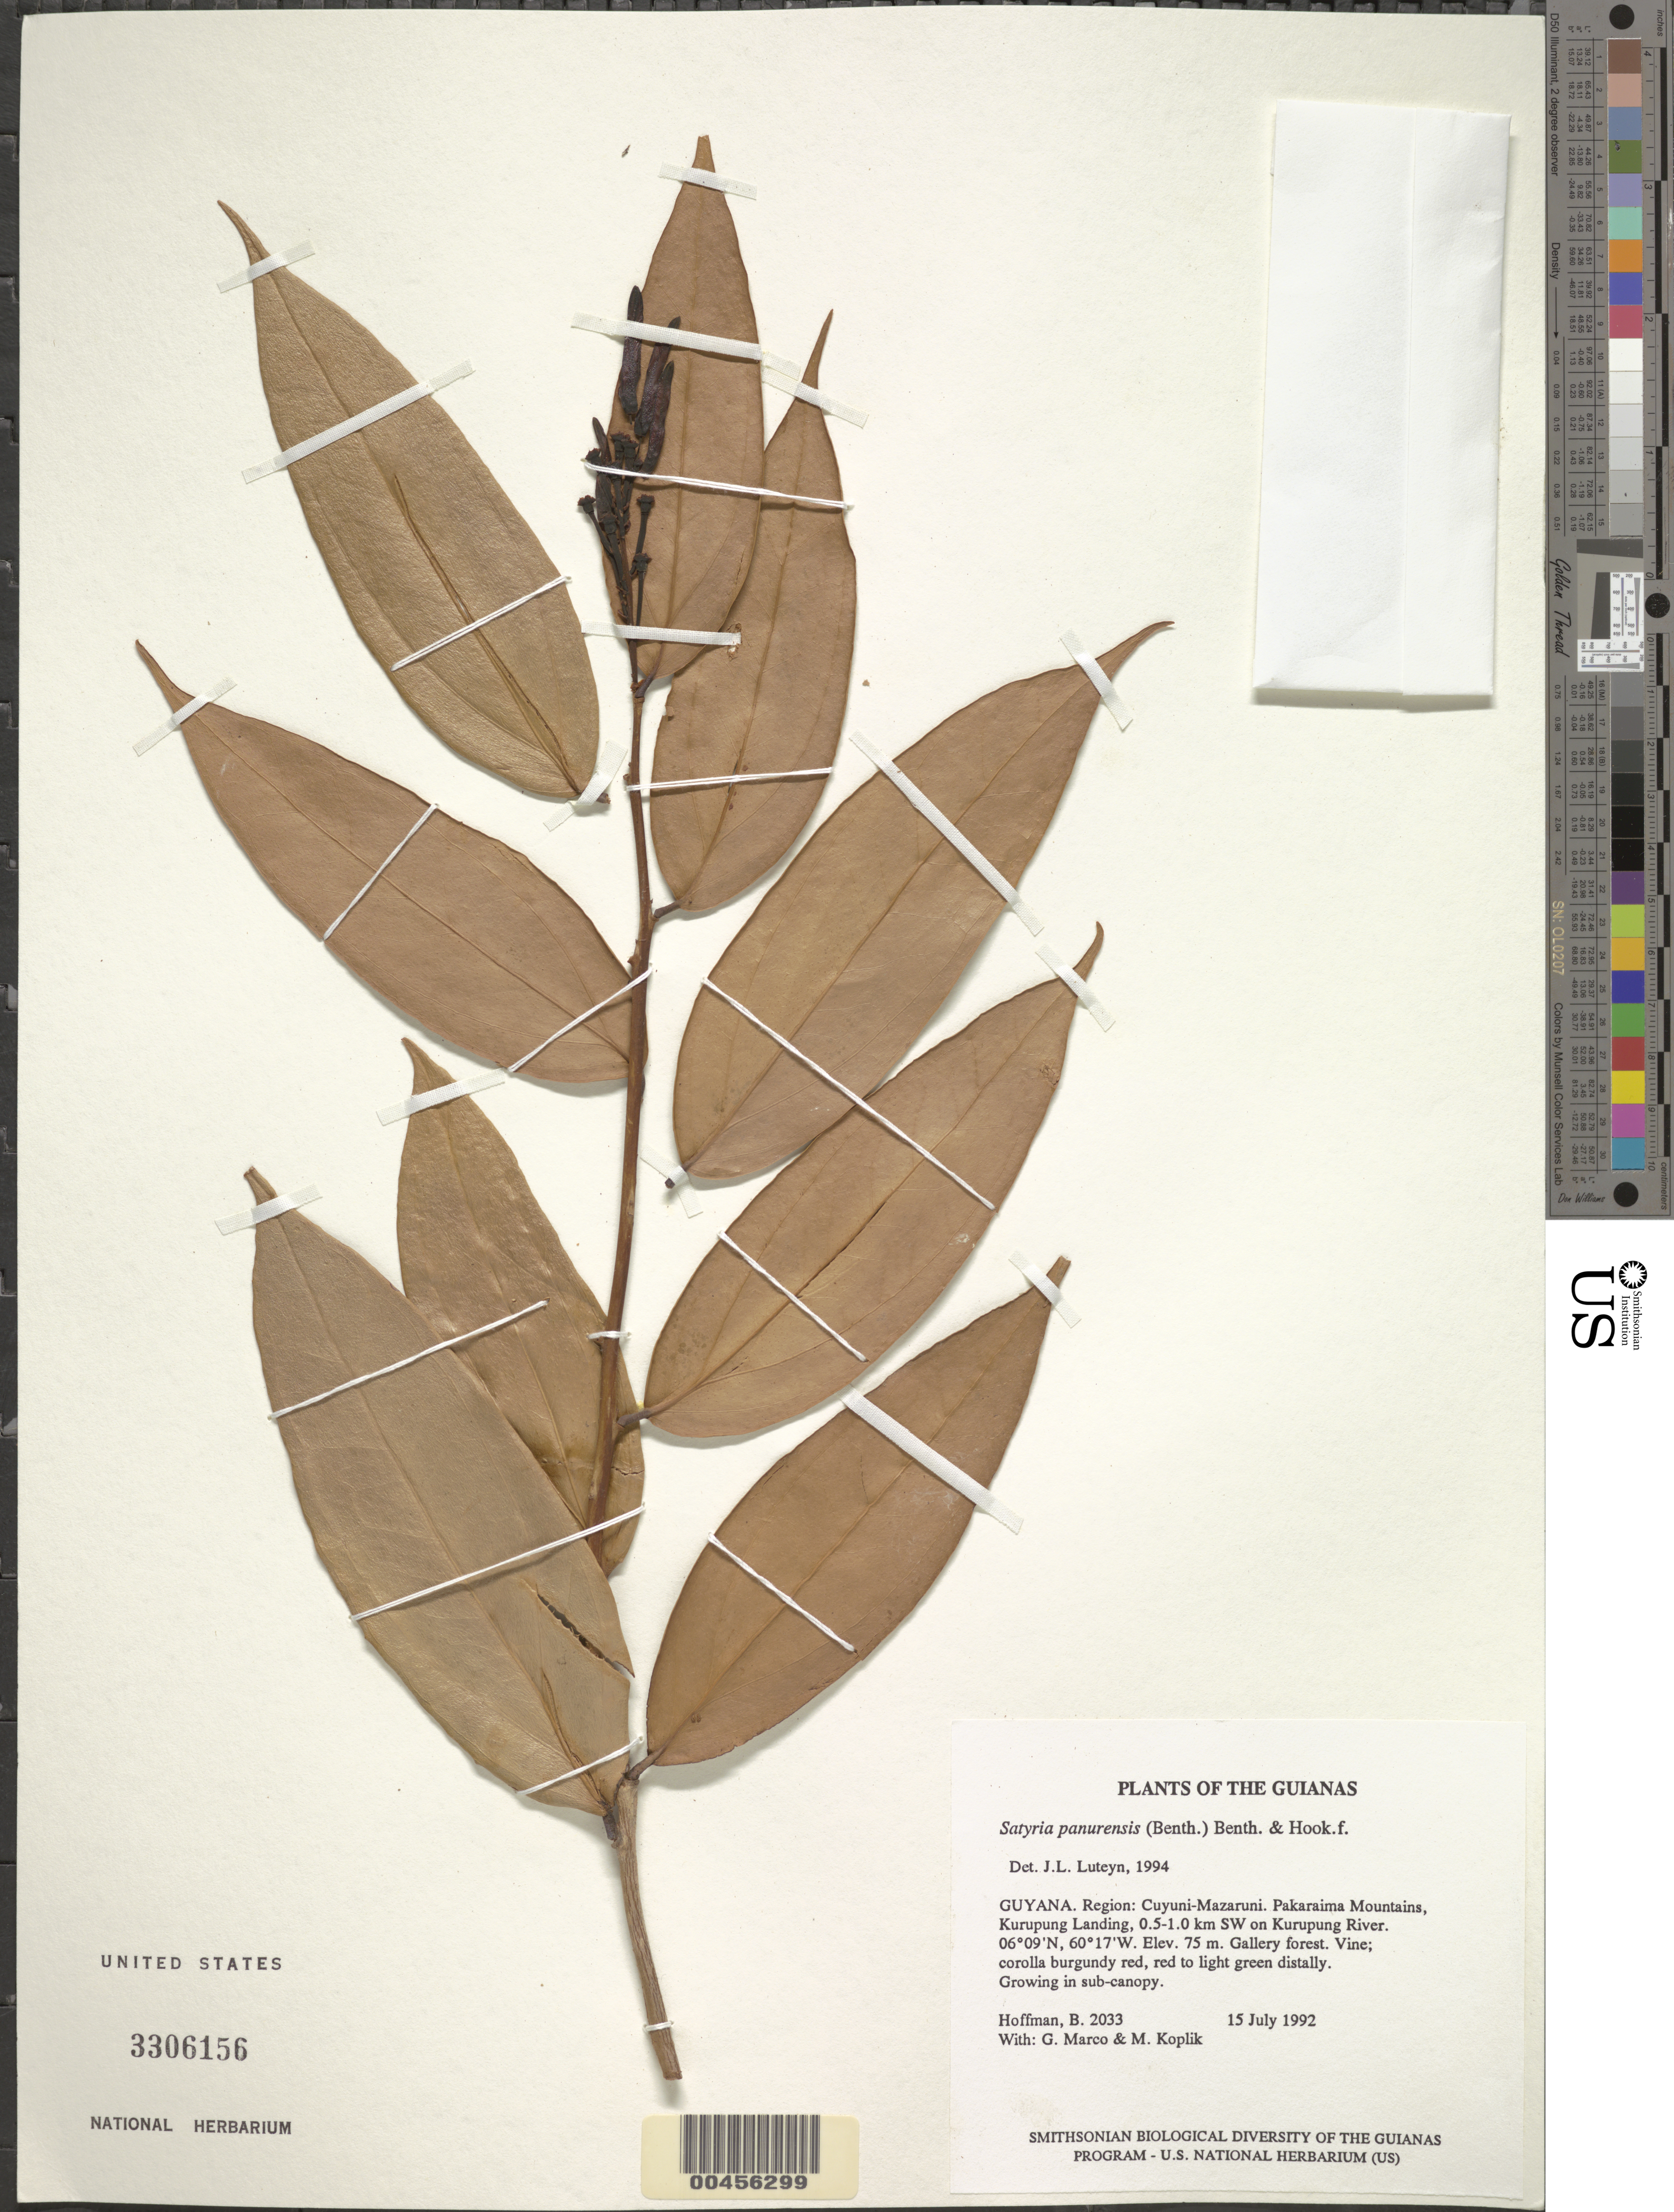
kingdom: Plantae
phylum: Tracheophyta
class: Magnoliopsida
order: Ericales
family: Ericaceae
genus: Satyria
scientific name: Satyria panurensis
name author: (Benth. ex Meisn.) Benth. & Hook. f. ex Nied.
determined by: Luteyn, J. L.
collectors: B. Hoffman, G. Marco & M. Koplik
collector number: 2033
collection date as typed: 15 July 1992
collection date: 1992-07-15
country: Guyana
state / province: Cuyuni-Mazaruni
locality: Pakaraima Mountains, Kurupung Landing, 0.5-1.0 km SW on Kurupung River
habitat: Gallery forest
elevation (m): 75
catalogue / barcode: US 3306156